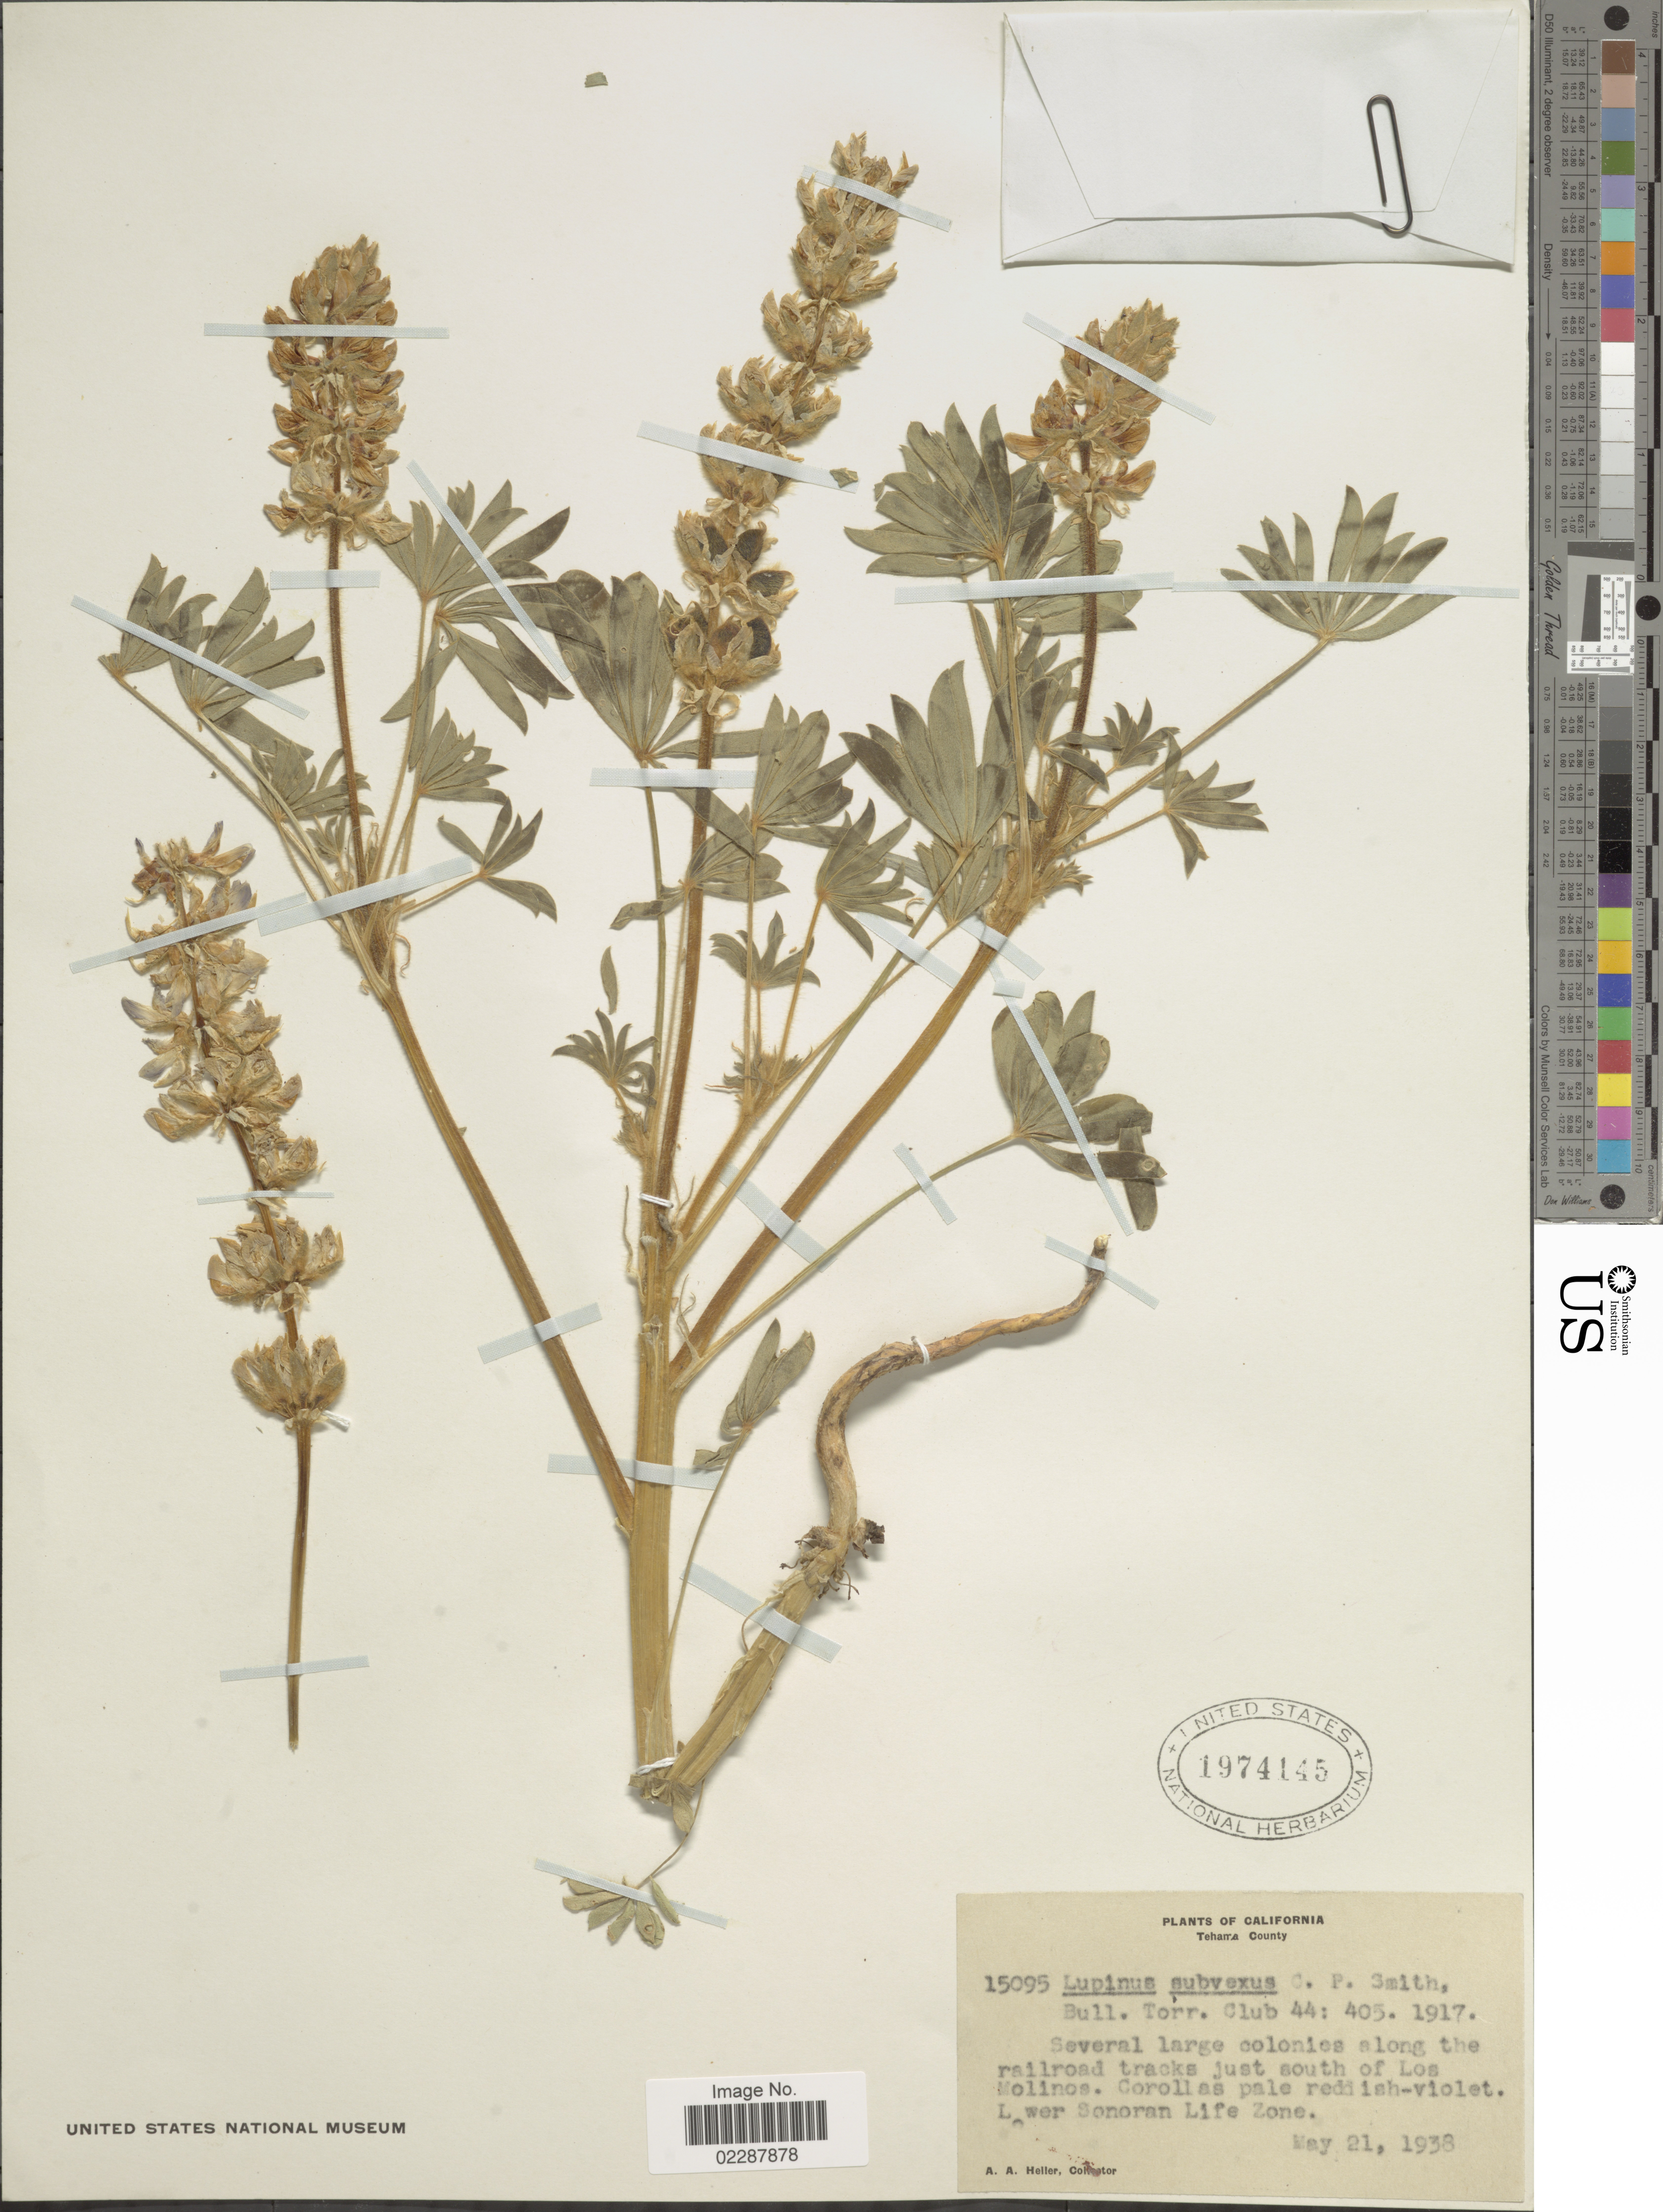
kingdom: Plantae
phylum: Tracheophyta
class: Magnoliopsida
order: Fabales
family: Fabaceae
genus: Lupinus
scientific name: Lupinus subvexus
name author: C.P. Sm.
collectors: A. A. Heller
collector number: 15095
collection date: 1938-05-21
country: United States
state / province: California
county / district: Tehama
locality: Tahita County, Several large colonies along the railroad tracks just south of Los Molinos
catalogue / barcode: US 1974145